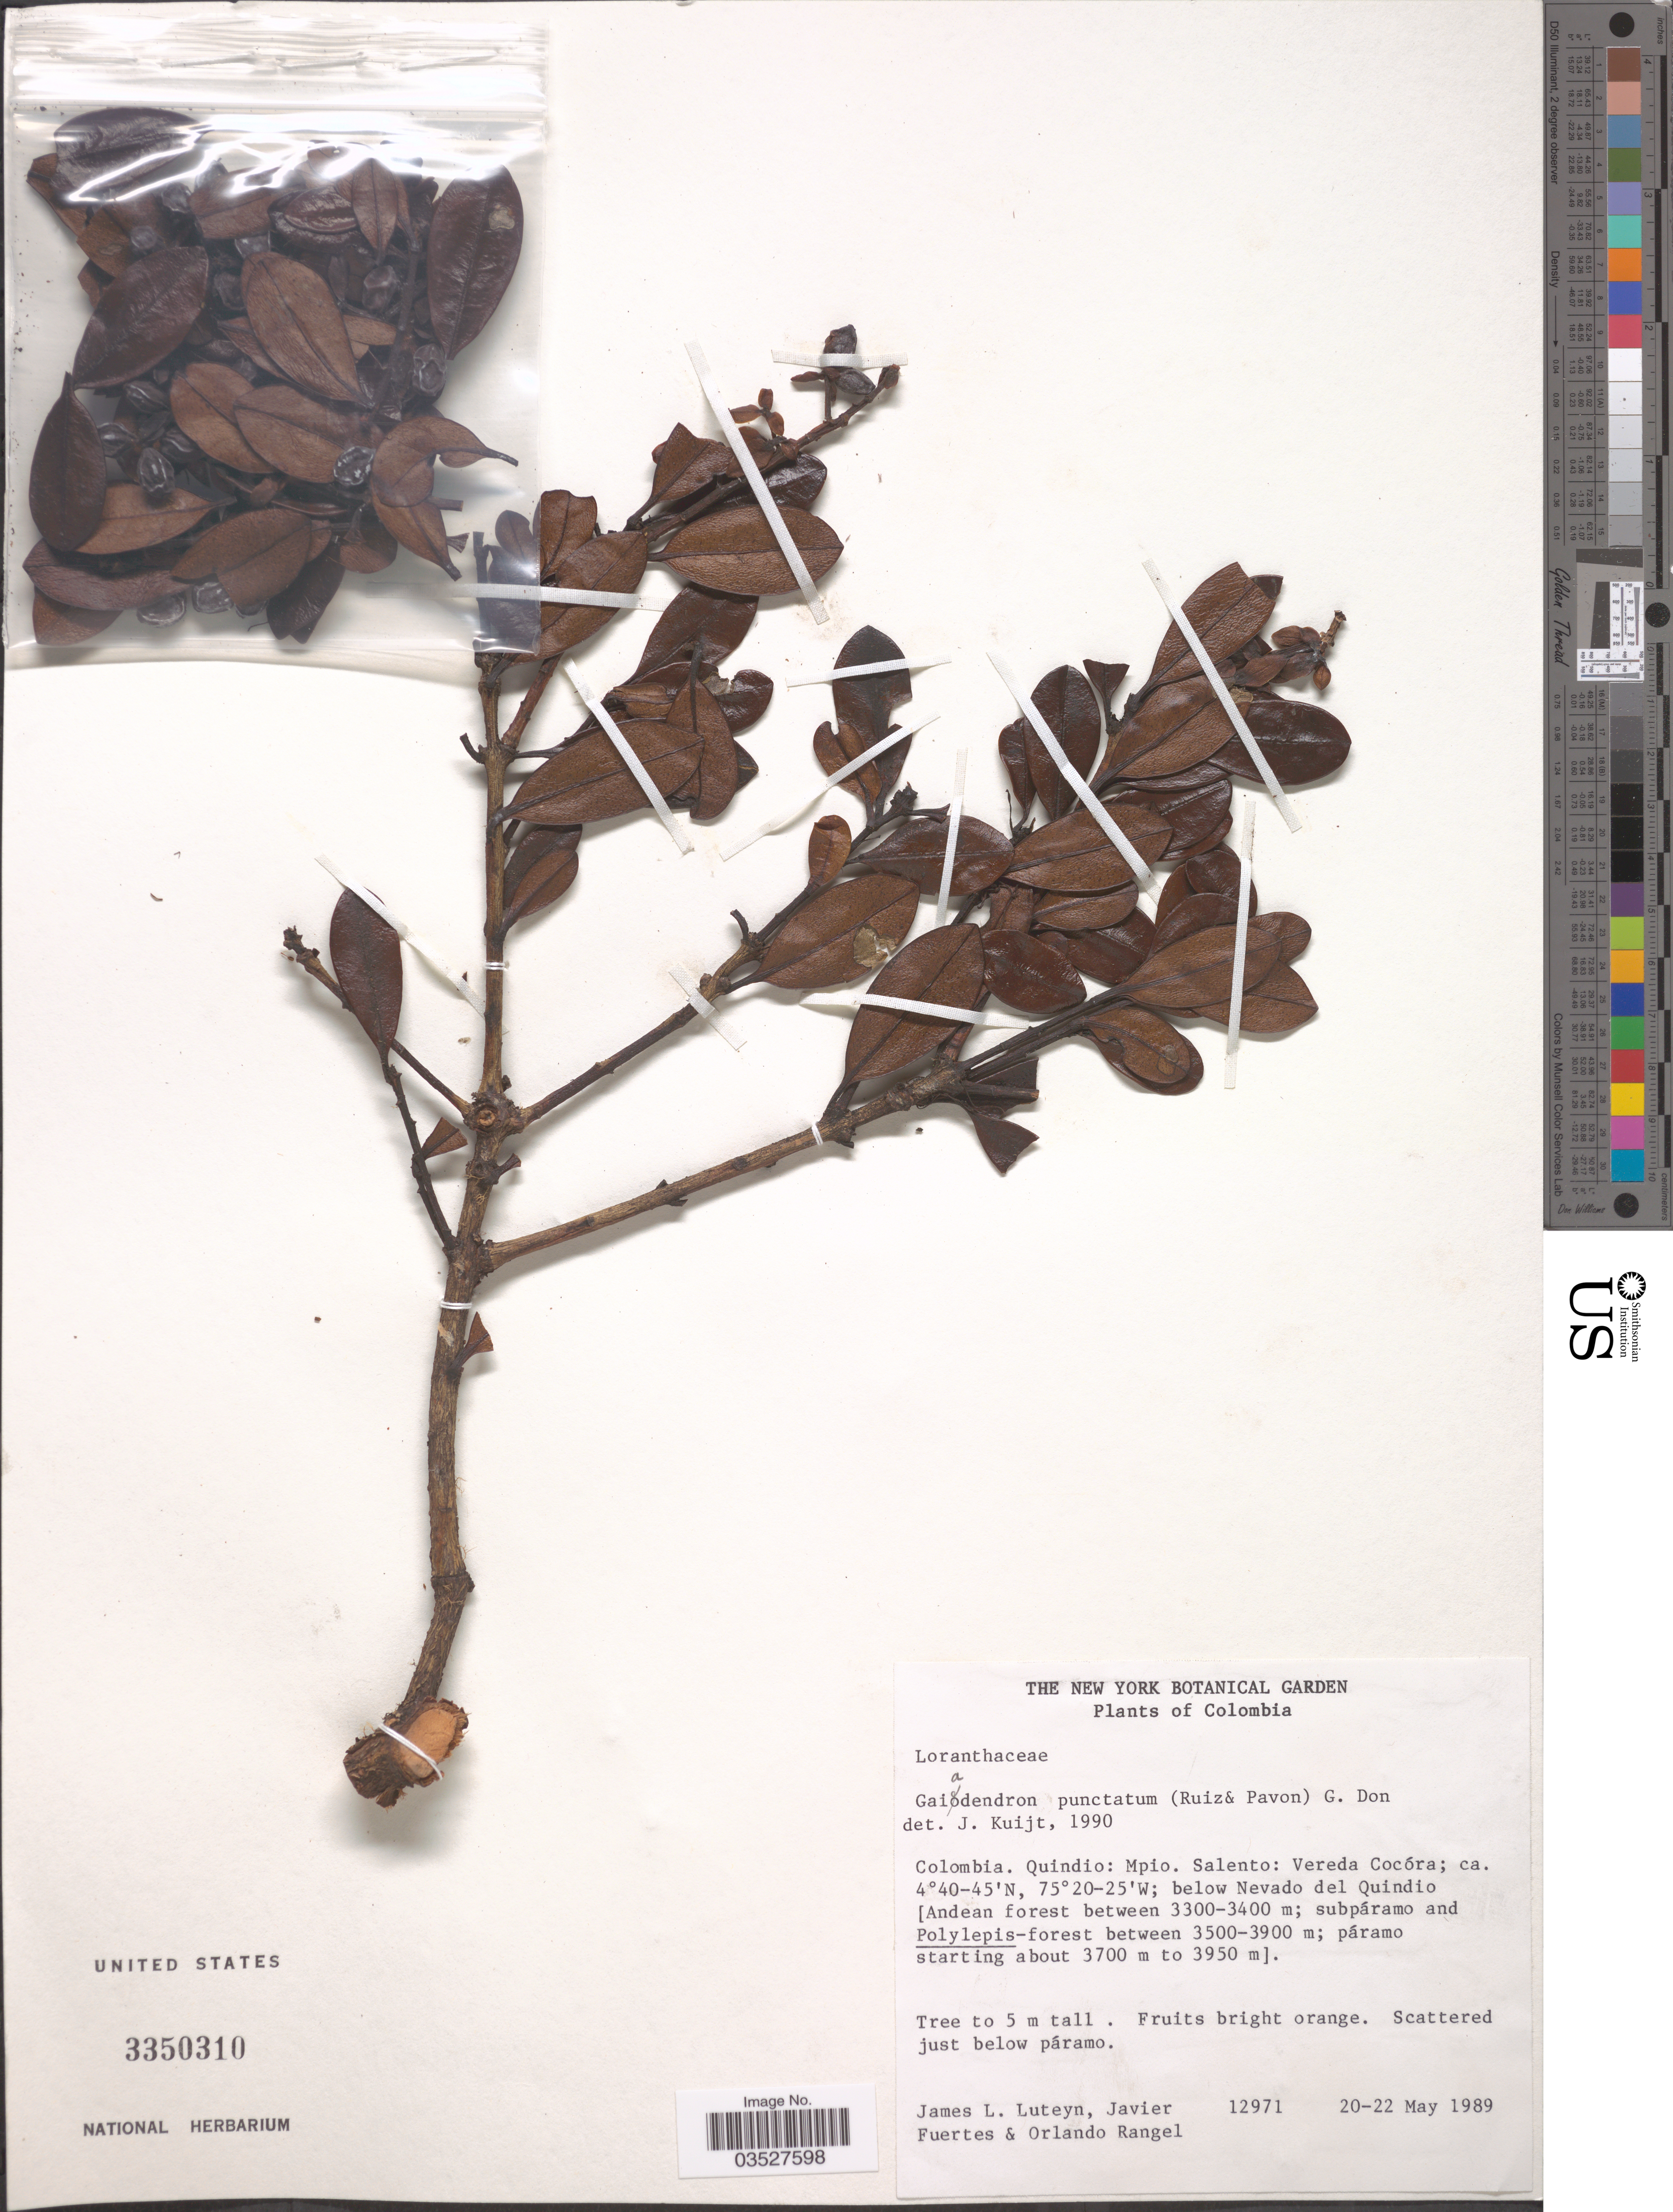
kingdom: Plantae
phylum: Tracheophyta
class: Magnoliopsida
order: Santalales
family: Loranthaceae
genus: Gaiadendron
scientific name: Gaiadendron punctatum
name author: (Ruiz & Pav.) G. Don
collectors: J. L. Luteyn, J. Fuertes & O. Rangel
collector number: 12971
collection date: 1989-05-20/1989-05-22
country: Colombia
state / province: Quindío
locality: Mpio. Salento: Vereda Cocóra; below Nevado del Quindio. [Polylepis-forest][unsure placement].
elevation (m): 3500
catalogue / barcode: US 3350310